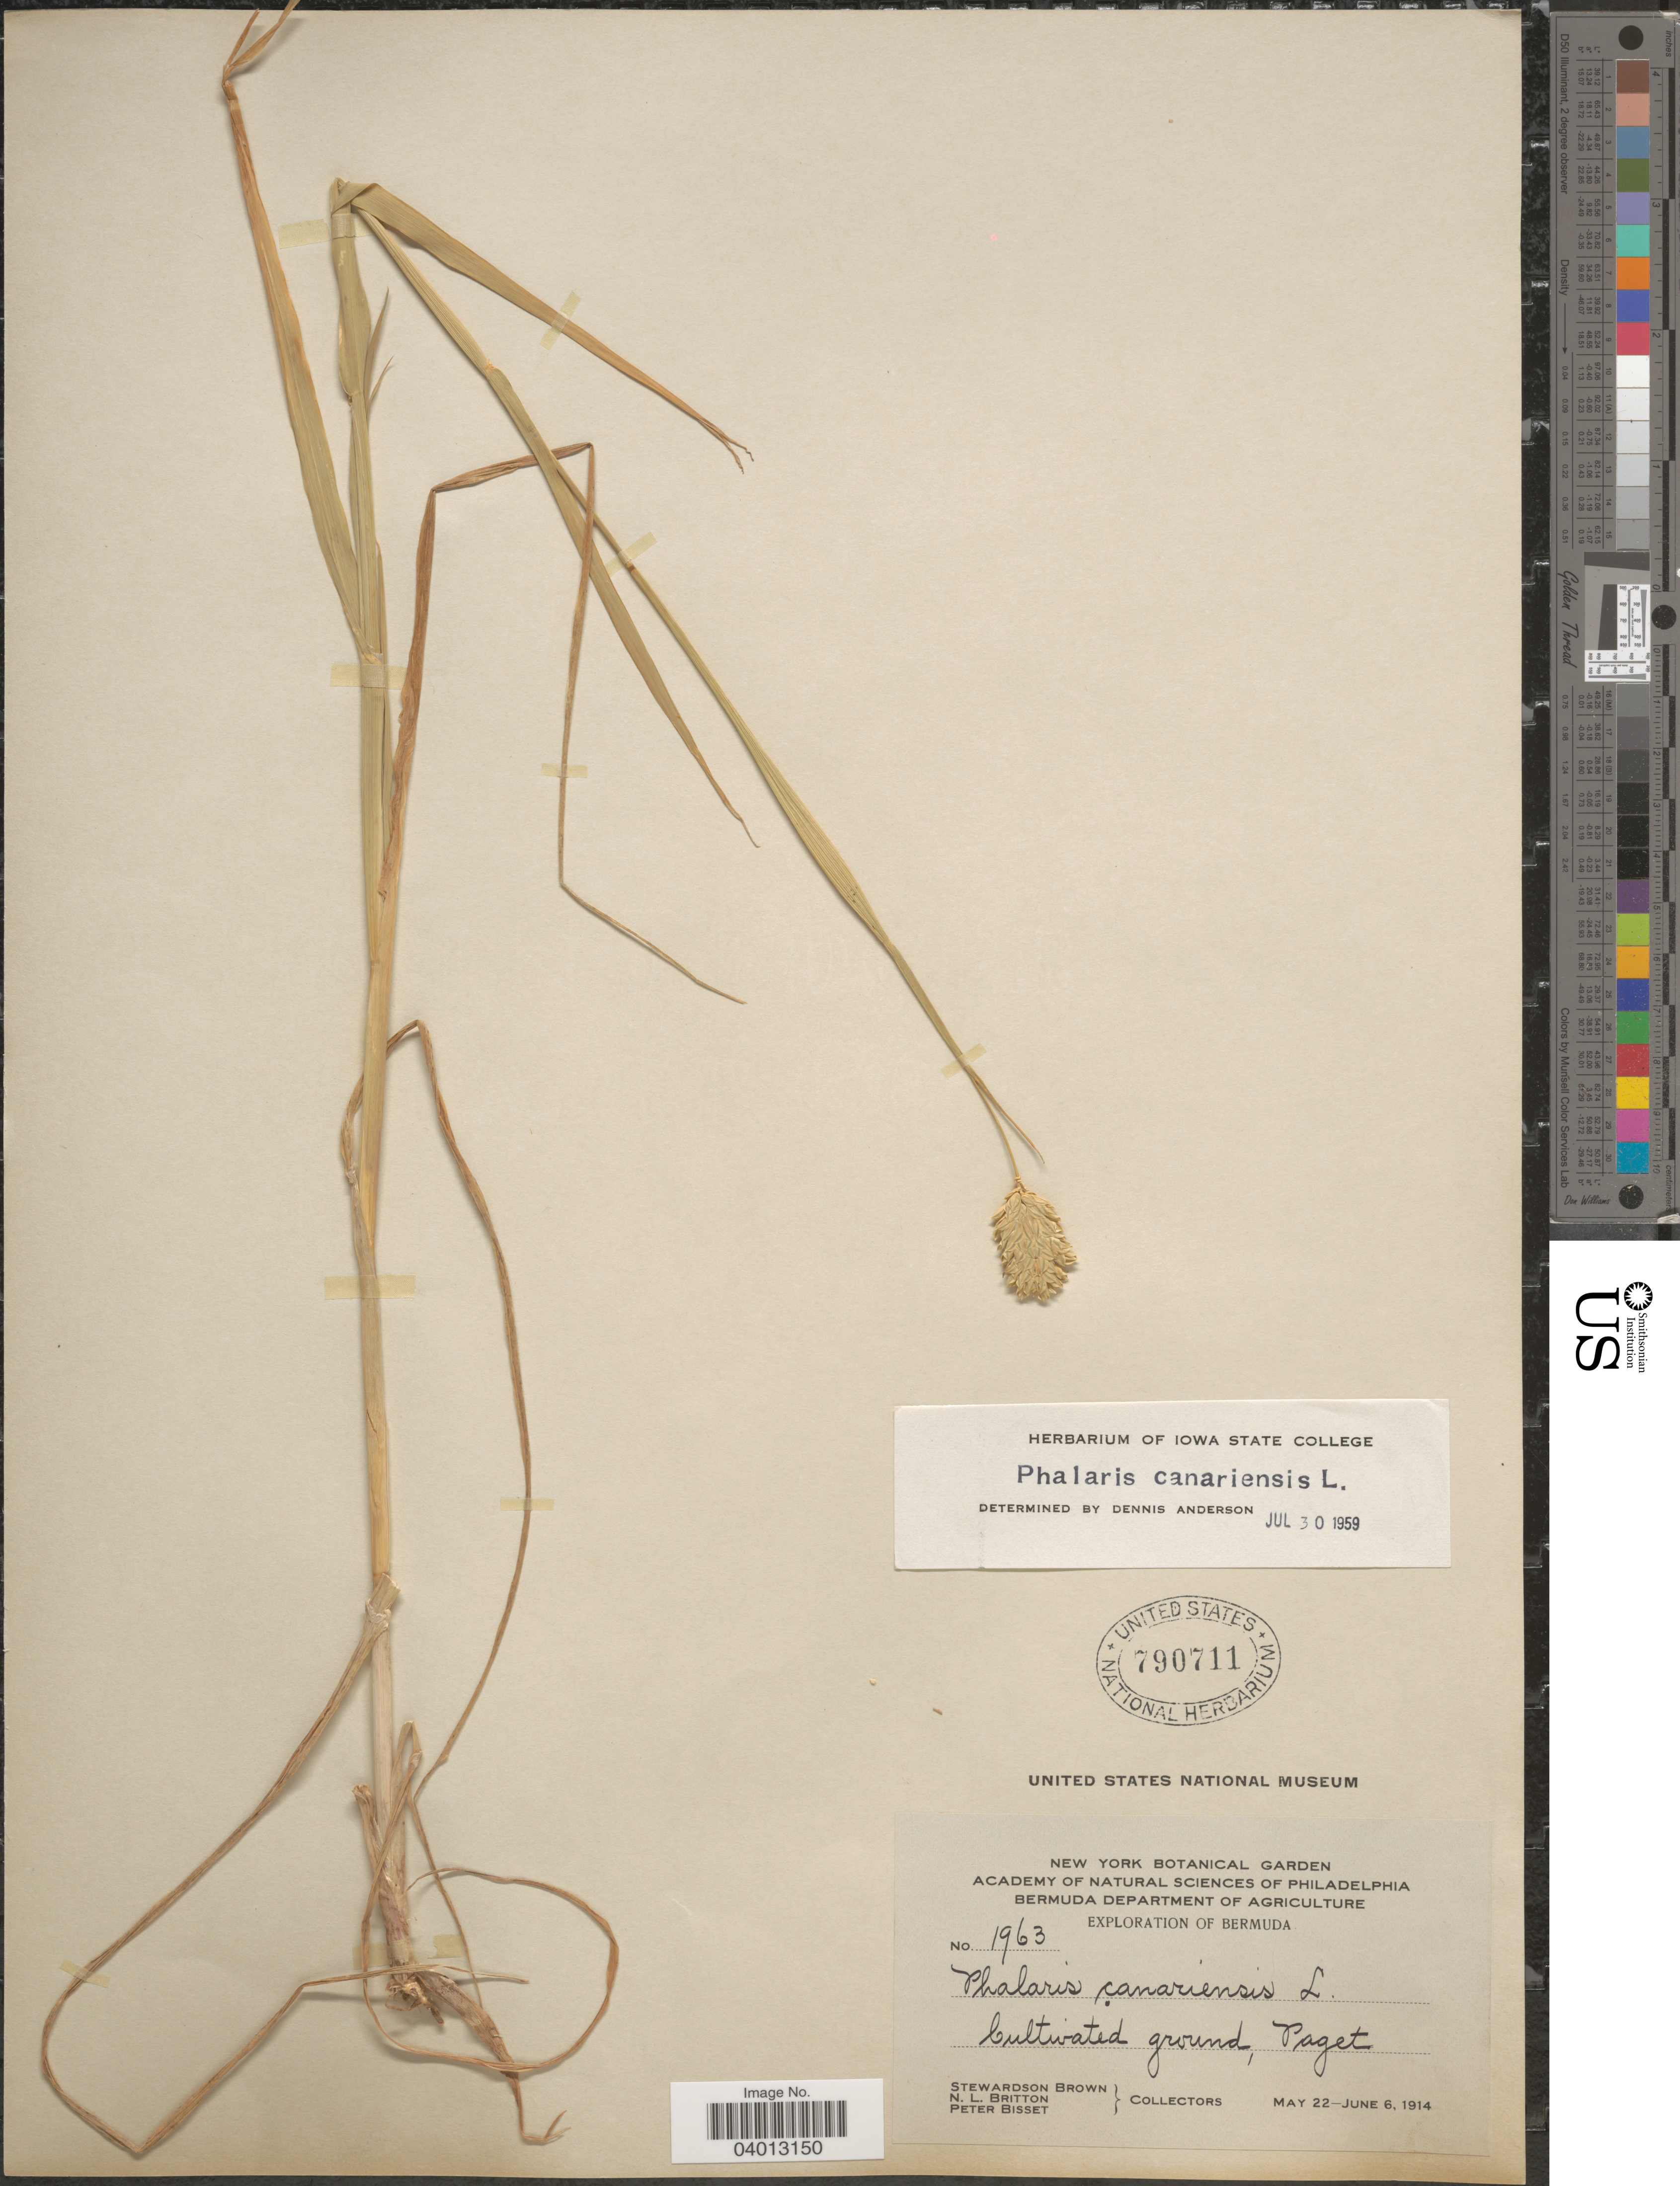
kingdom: Plantae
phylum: Tracheophyta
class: Liliopsida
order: Poales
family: Poaceae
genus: Phalaris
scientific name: Phalaris canariensis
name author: L.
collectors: S. Brown, Mrs. N. L. Britton & P. Bisset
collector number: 1963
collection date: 1914-05-22/1914-06-06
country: Bermuda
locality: Paget.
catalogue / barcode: US 790711